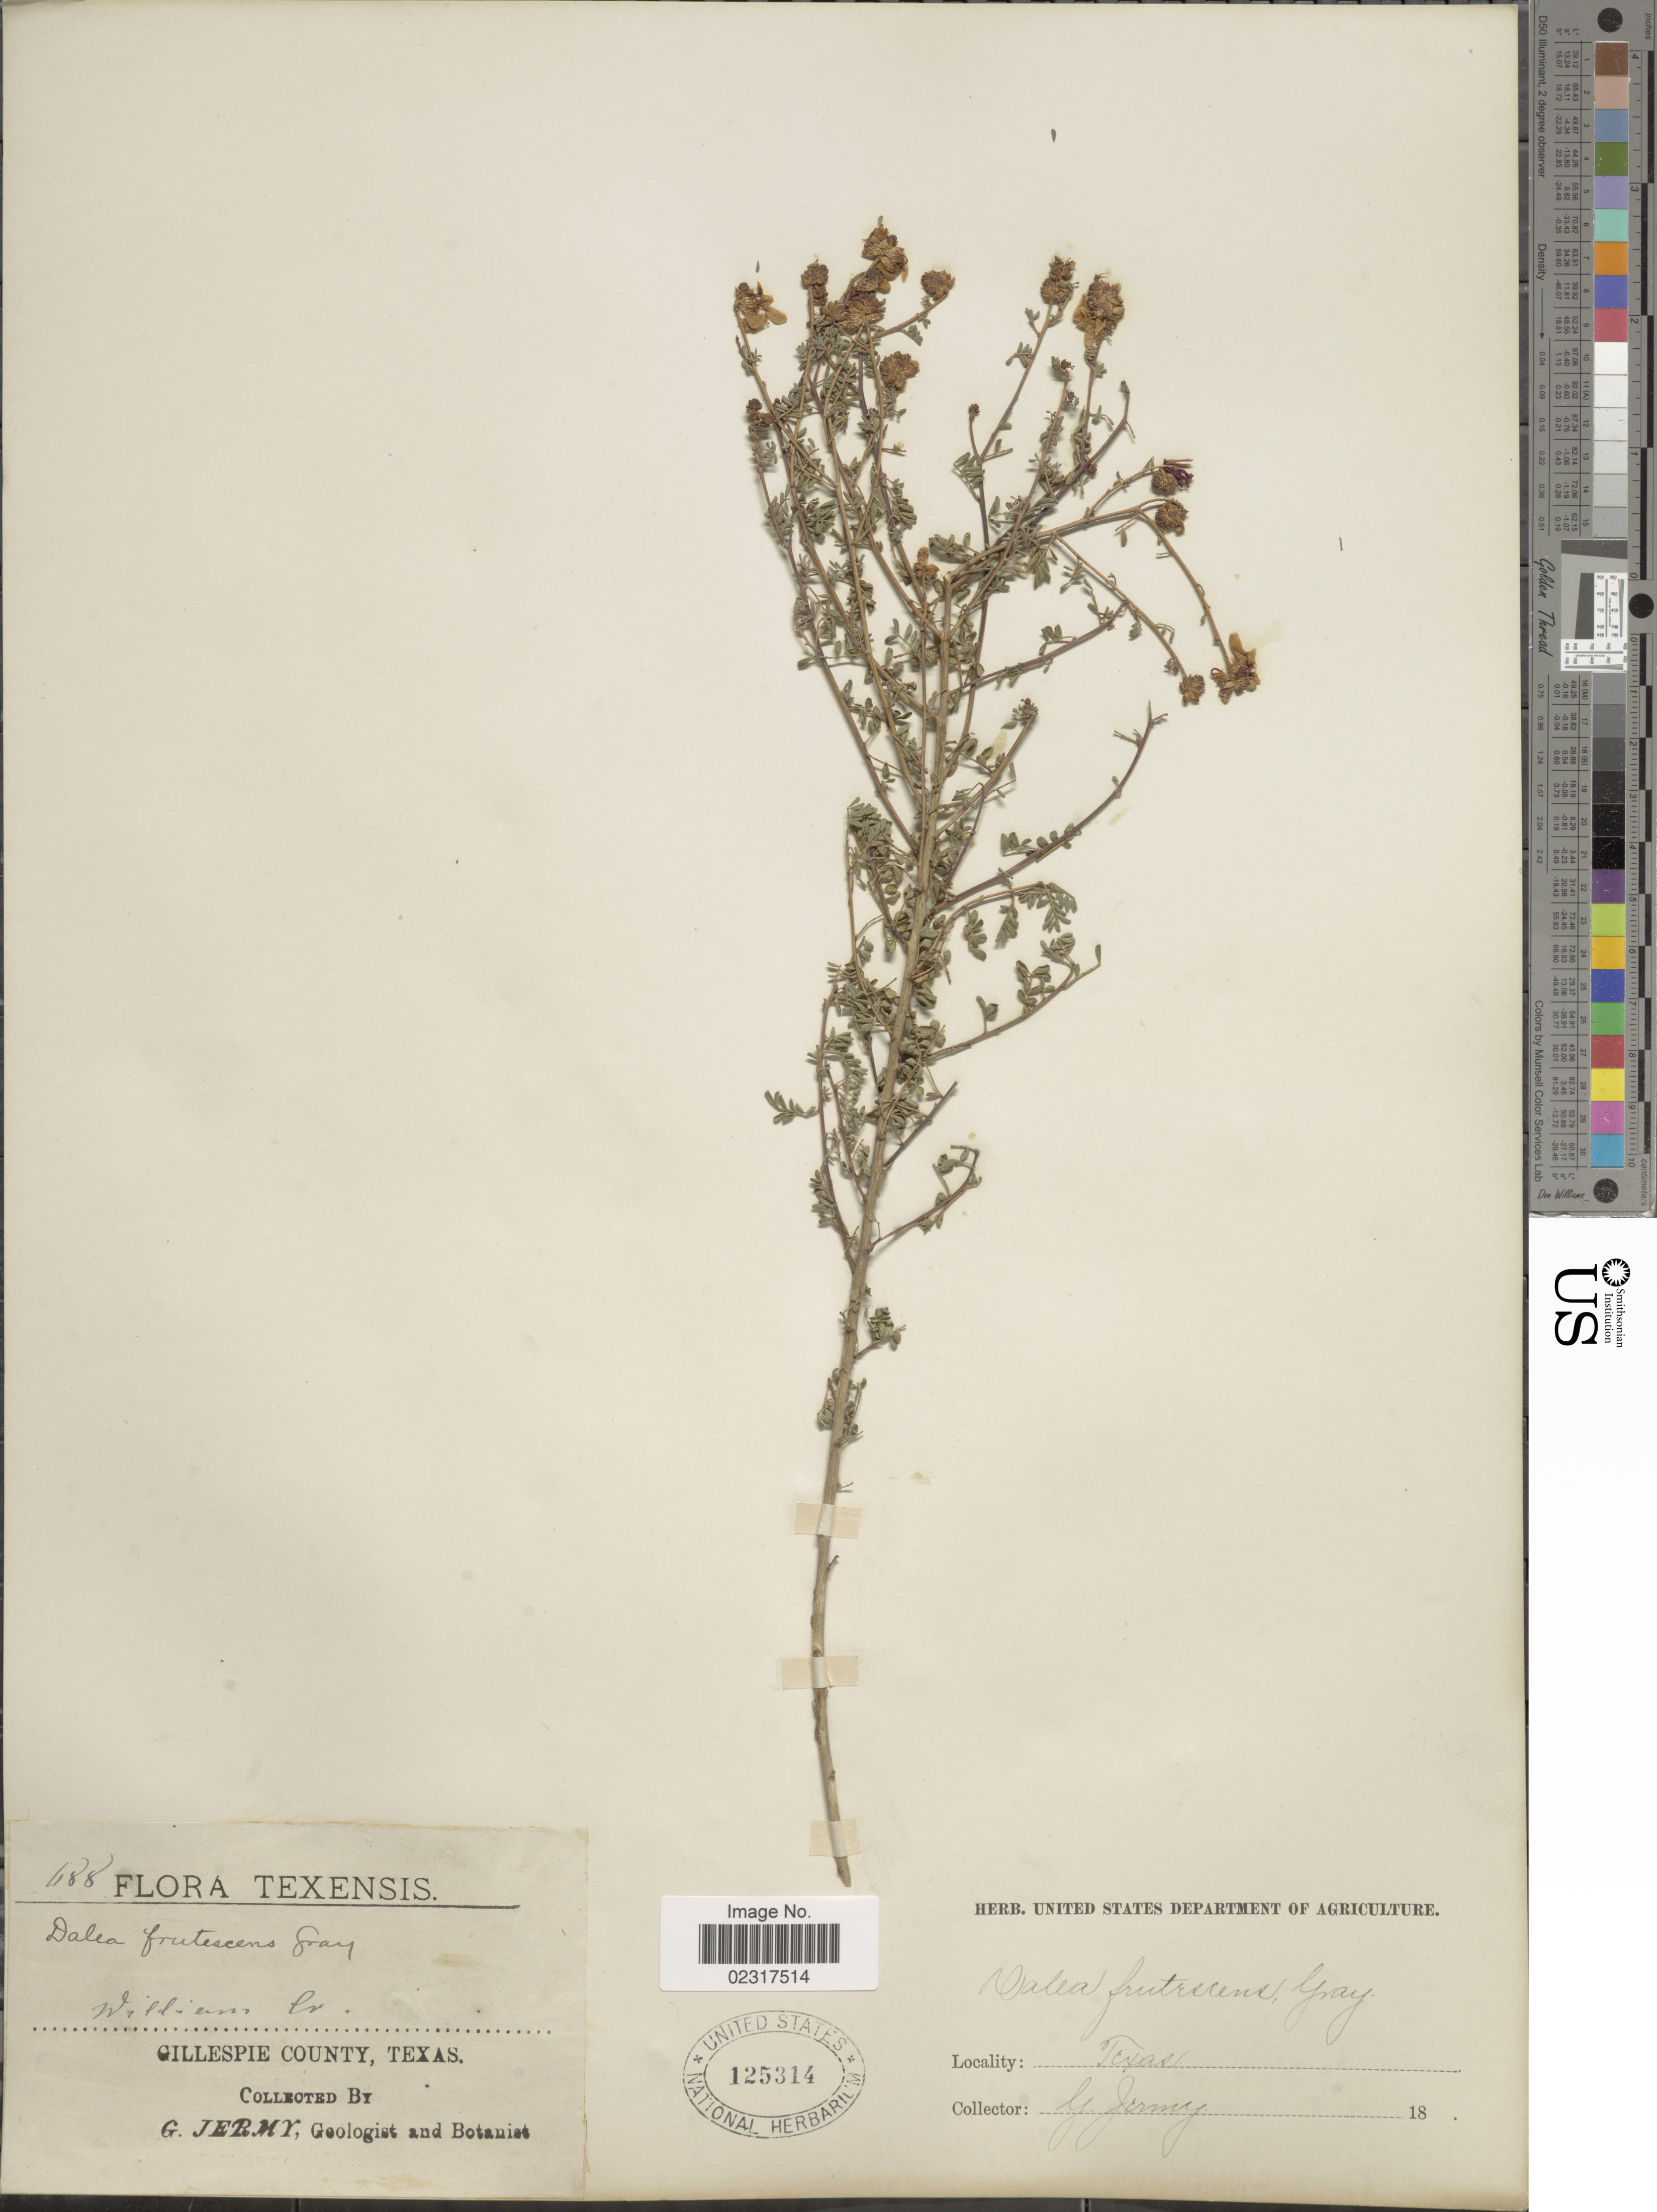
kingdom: Plantae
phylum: Tracheophyta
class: Magnoliopsida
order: Fabales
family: Fabaceae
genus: Dalea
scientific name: Dalea frutescens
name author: A. Gray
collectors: G. Jermy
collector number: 488*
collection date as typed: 18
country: United States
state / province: Texas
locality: Gillespie County, Williams Cr.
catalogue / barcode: US 125314